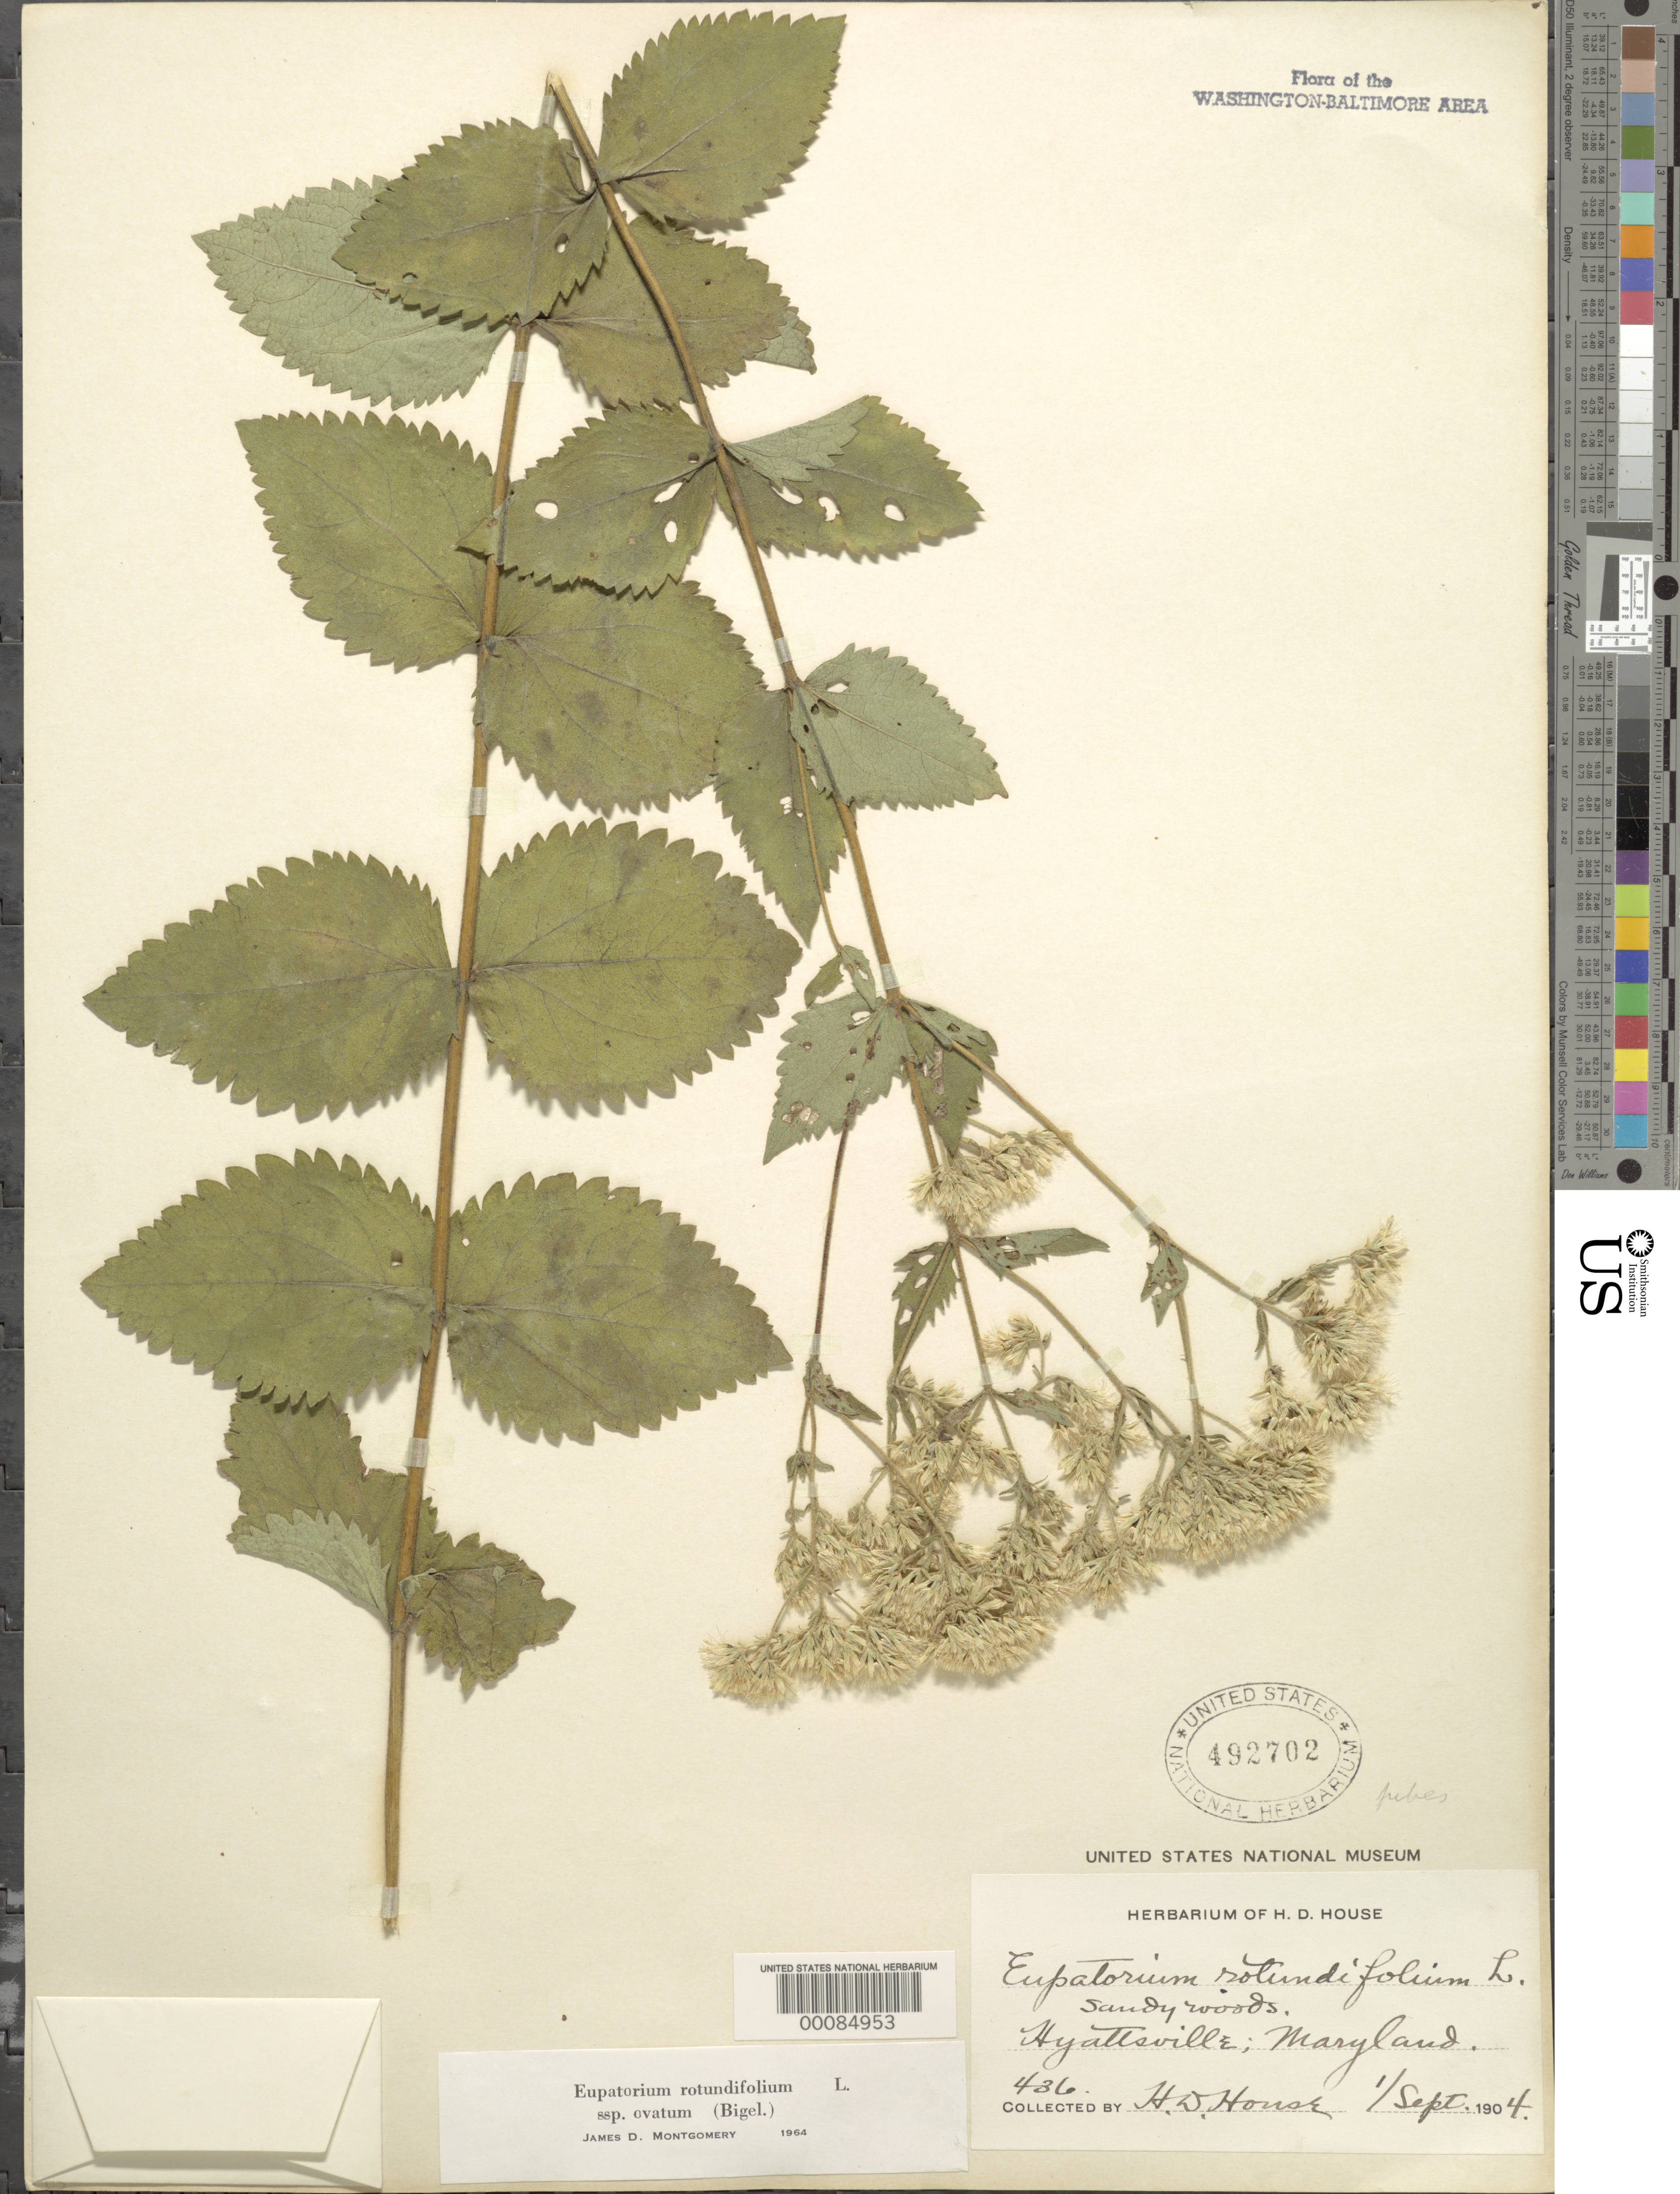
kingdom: Plantae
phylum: Tracheophyta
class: Magnoliopsida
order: Asterales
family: Asteraceae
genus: Eupatorium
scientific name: Eupatorium rotundifolium var. ovatum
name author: (Bigelow) J.D. Montgom. & Fairbrothers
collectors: H. D. House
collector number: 436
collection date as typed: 01 Sep 1904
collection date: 1904-09-01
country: United States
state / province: Maryland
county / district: Prince George's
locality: Hyattsville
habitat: Sandy woods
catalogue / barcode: US 492702